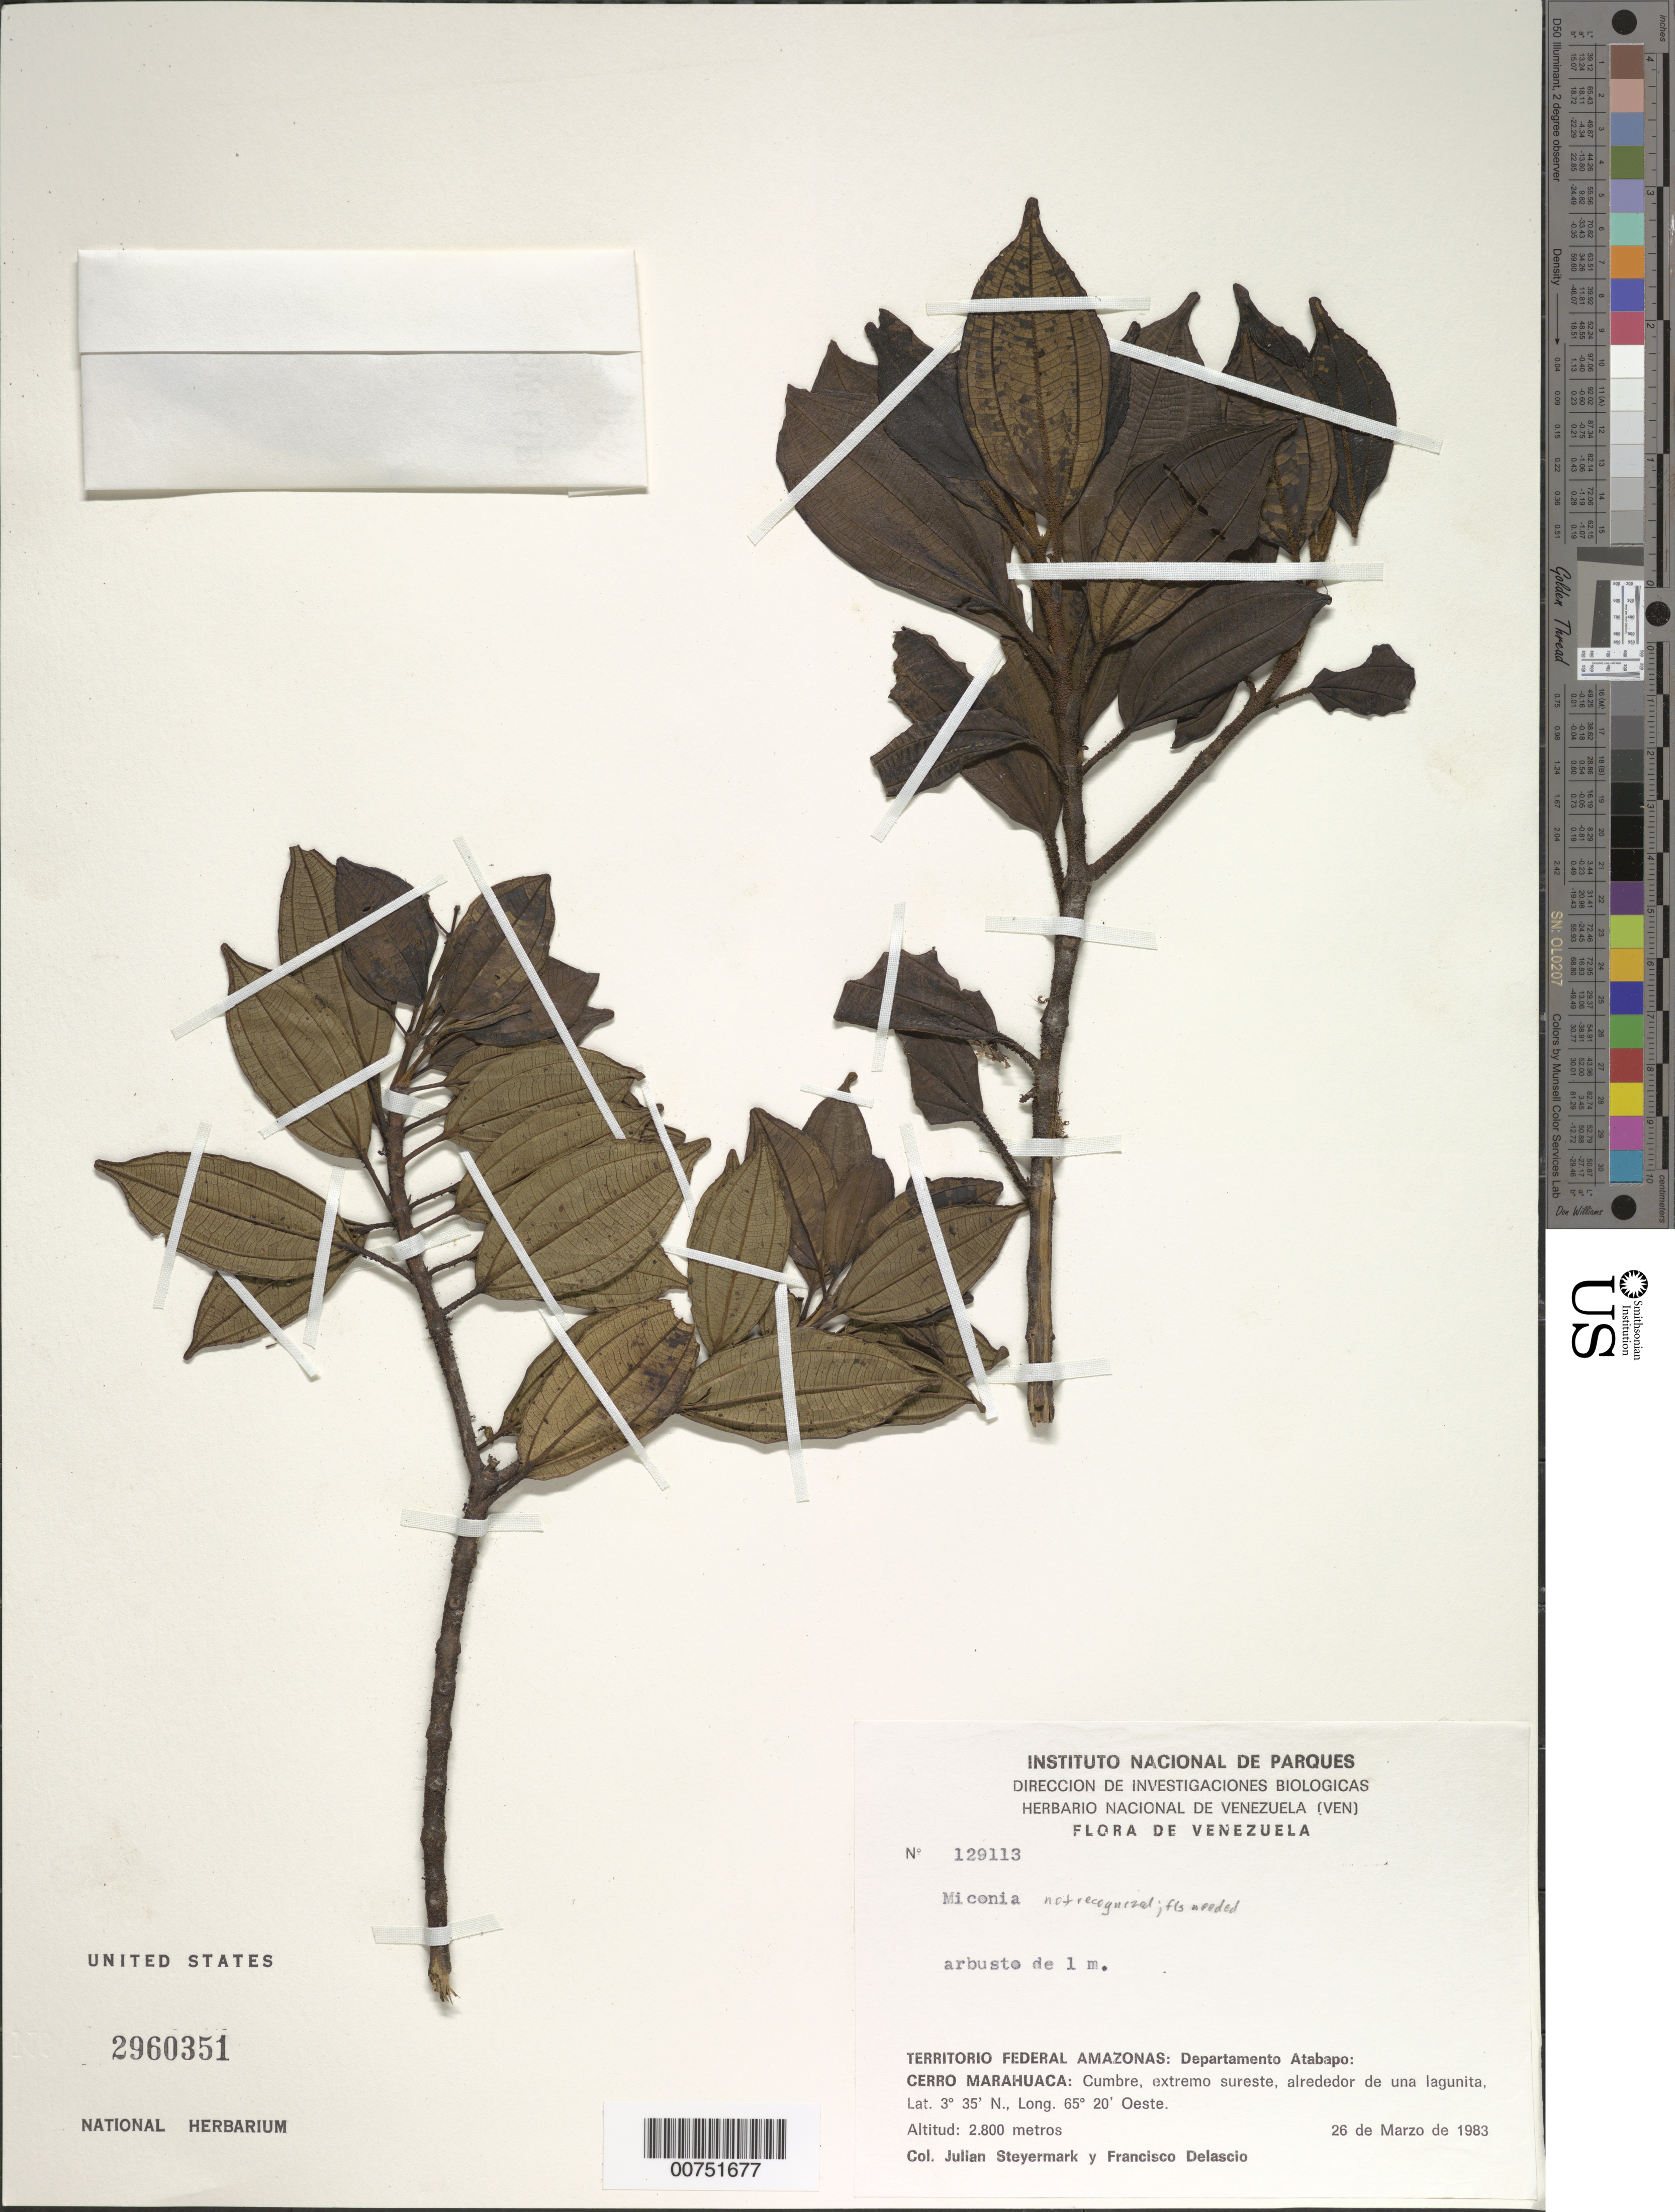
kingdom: Plantae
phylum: Tracheophyta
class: Magnoliopsida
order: Myrtales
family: Melastomataceae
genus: Miconia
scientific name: Miconia sp.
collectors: J. Steyermark & F. Delascio C.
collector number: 129113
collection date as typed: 26-Mar-83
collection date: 1983-03-26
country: Venezuela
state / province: Amazonas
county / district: Atabapo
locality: Cerro Marahuaca: cumbre, extremo sureste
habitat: Alrededor de una lagunita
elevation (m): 2800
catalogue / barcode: US 2960351